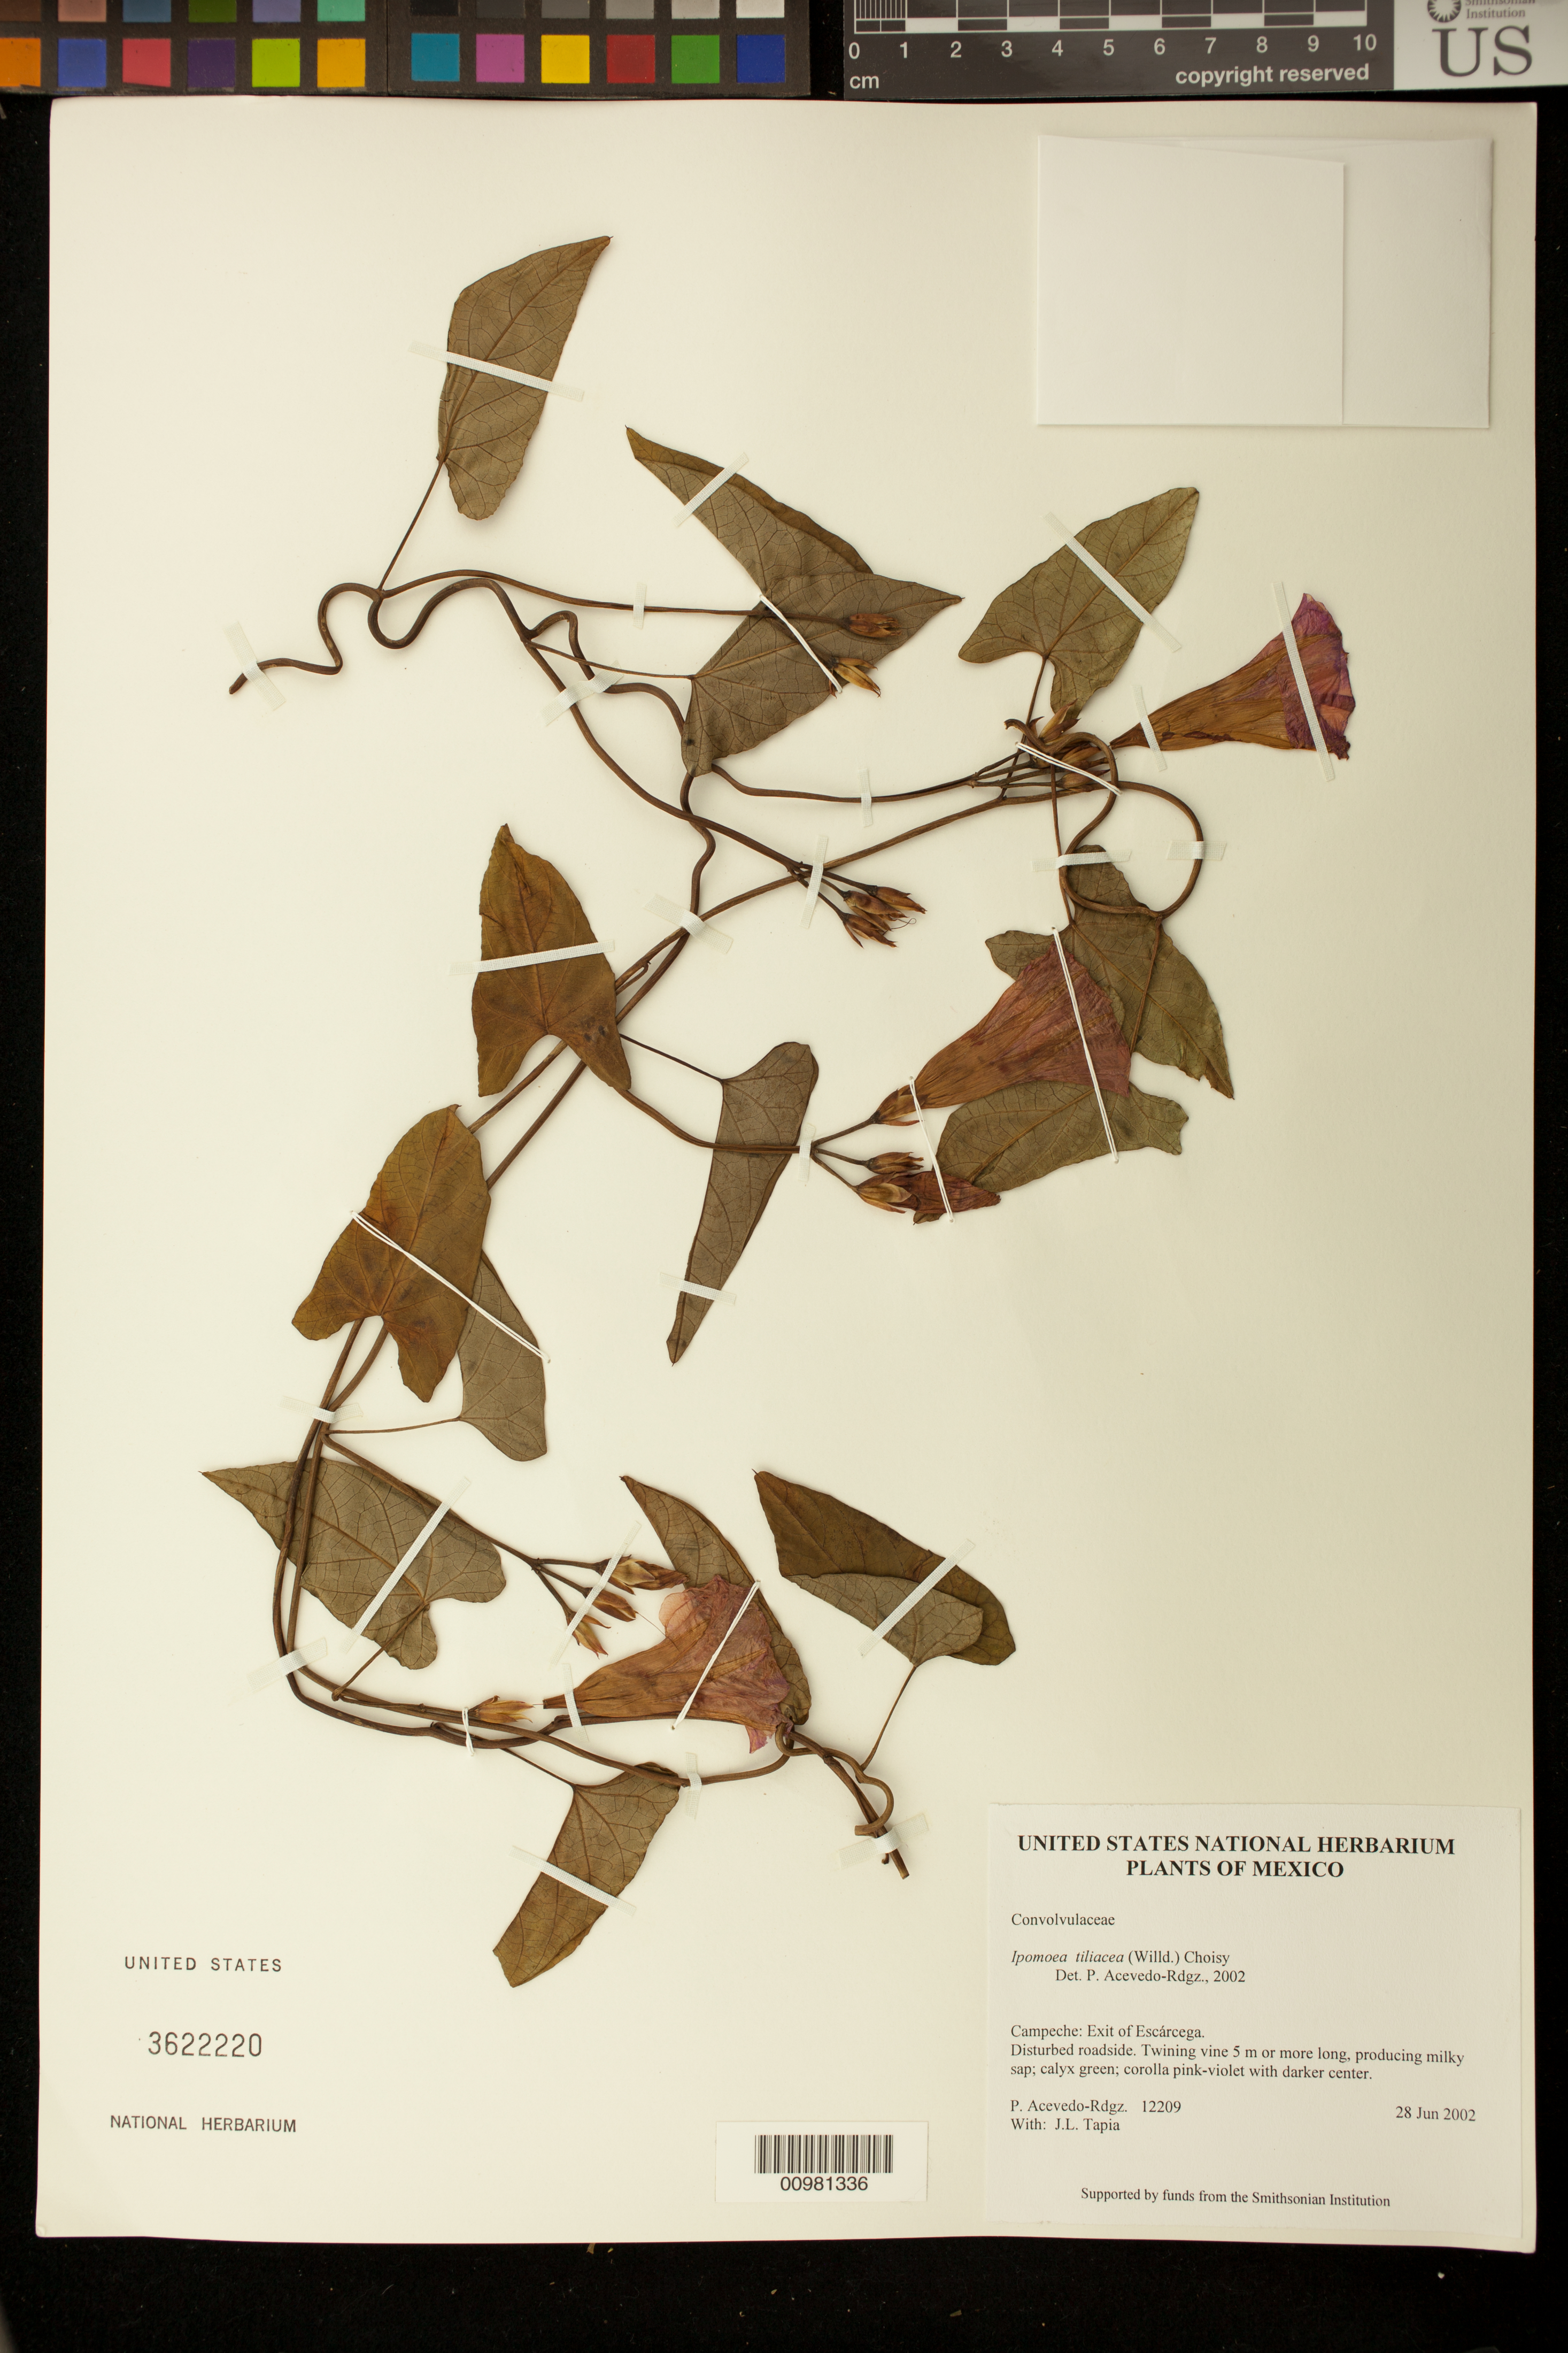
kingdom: Plantae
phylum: Tracheophyta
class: Magnoliopsida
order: Solanales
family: Convolvulaceae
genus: Ipomoea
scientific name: Ipomoea tiliacea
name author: (Willd.) Choisy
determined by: Acevedo-Rodríguez, P., (BOT), Smithsonian Institution - National Museum of Natural History (UNITED STATES)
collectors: P. Acevedo-Rodr. & J. L. Tapia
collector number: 12209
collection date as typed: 28 Jun 2002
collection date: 2002-06-28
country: Mexico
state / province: Campeche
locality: Campeche: Exit of Escárcega.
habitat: Disturbed roadside.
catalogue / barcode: US 3622220